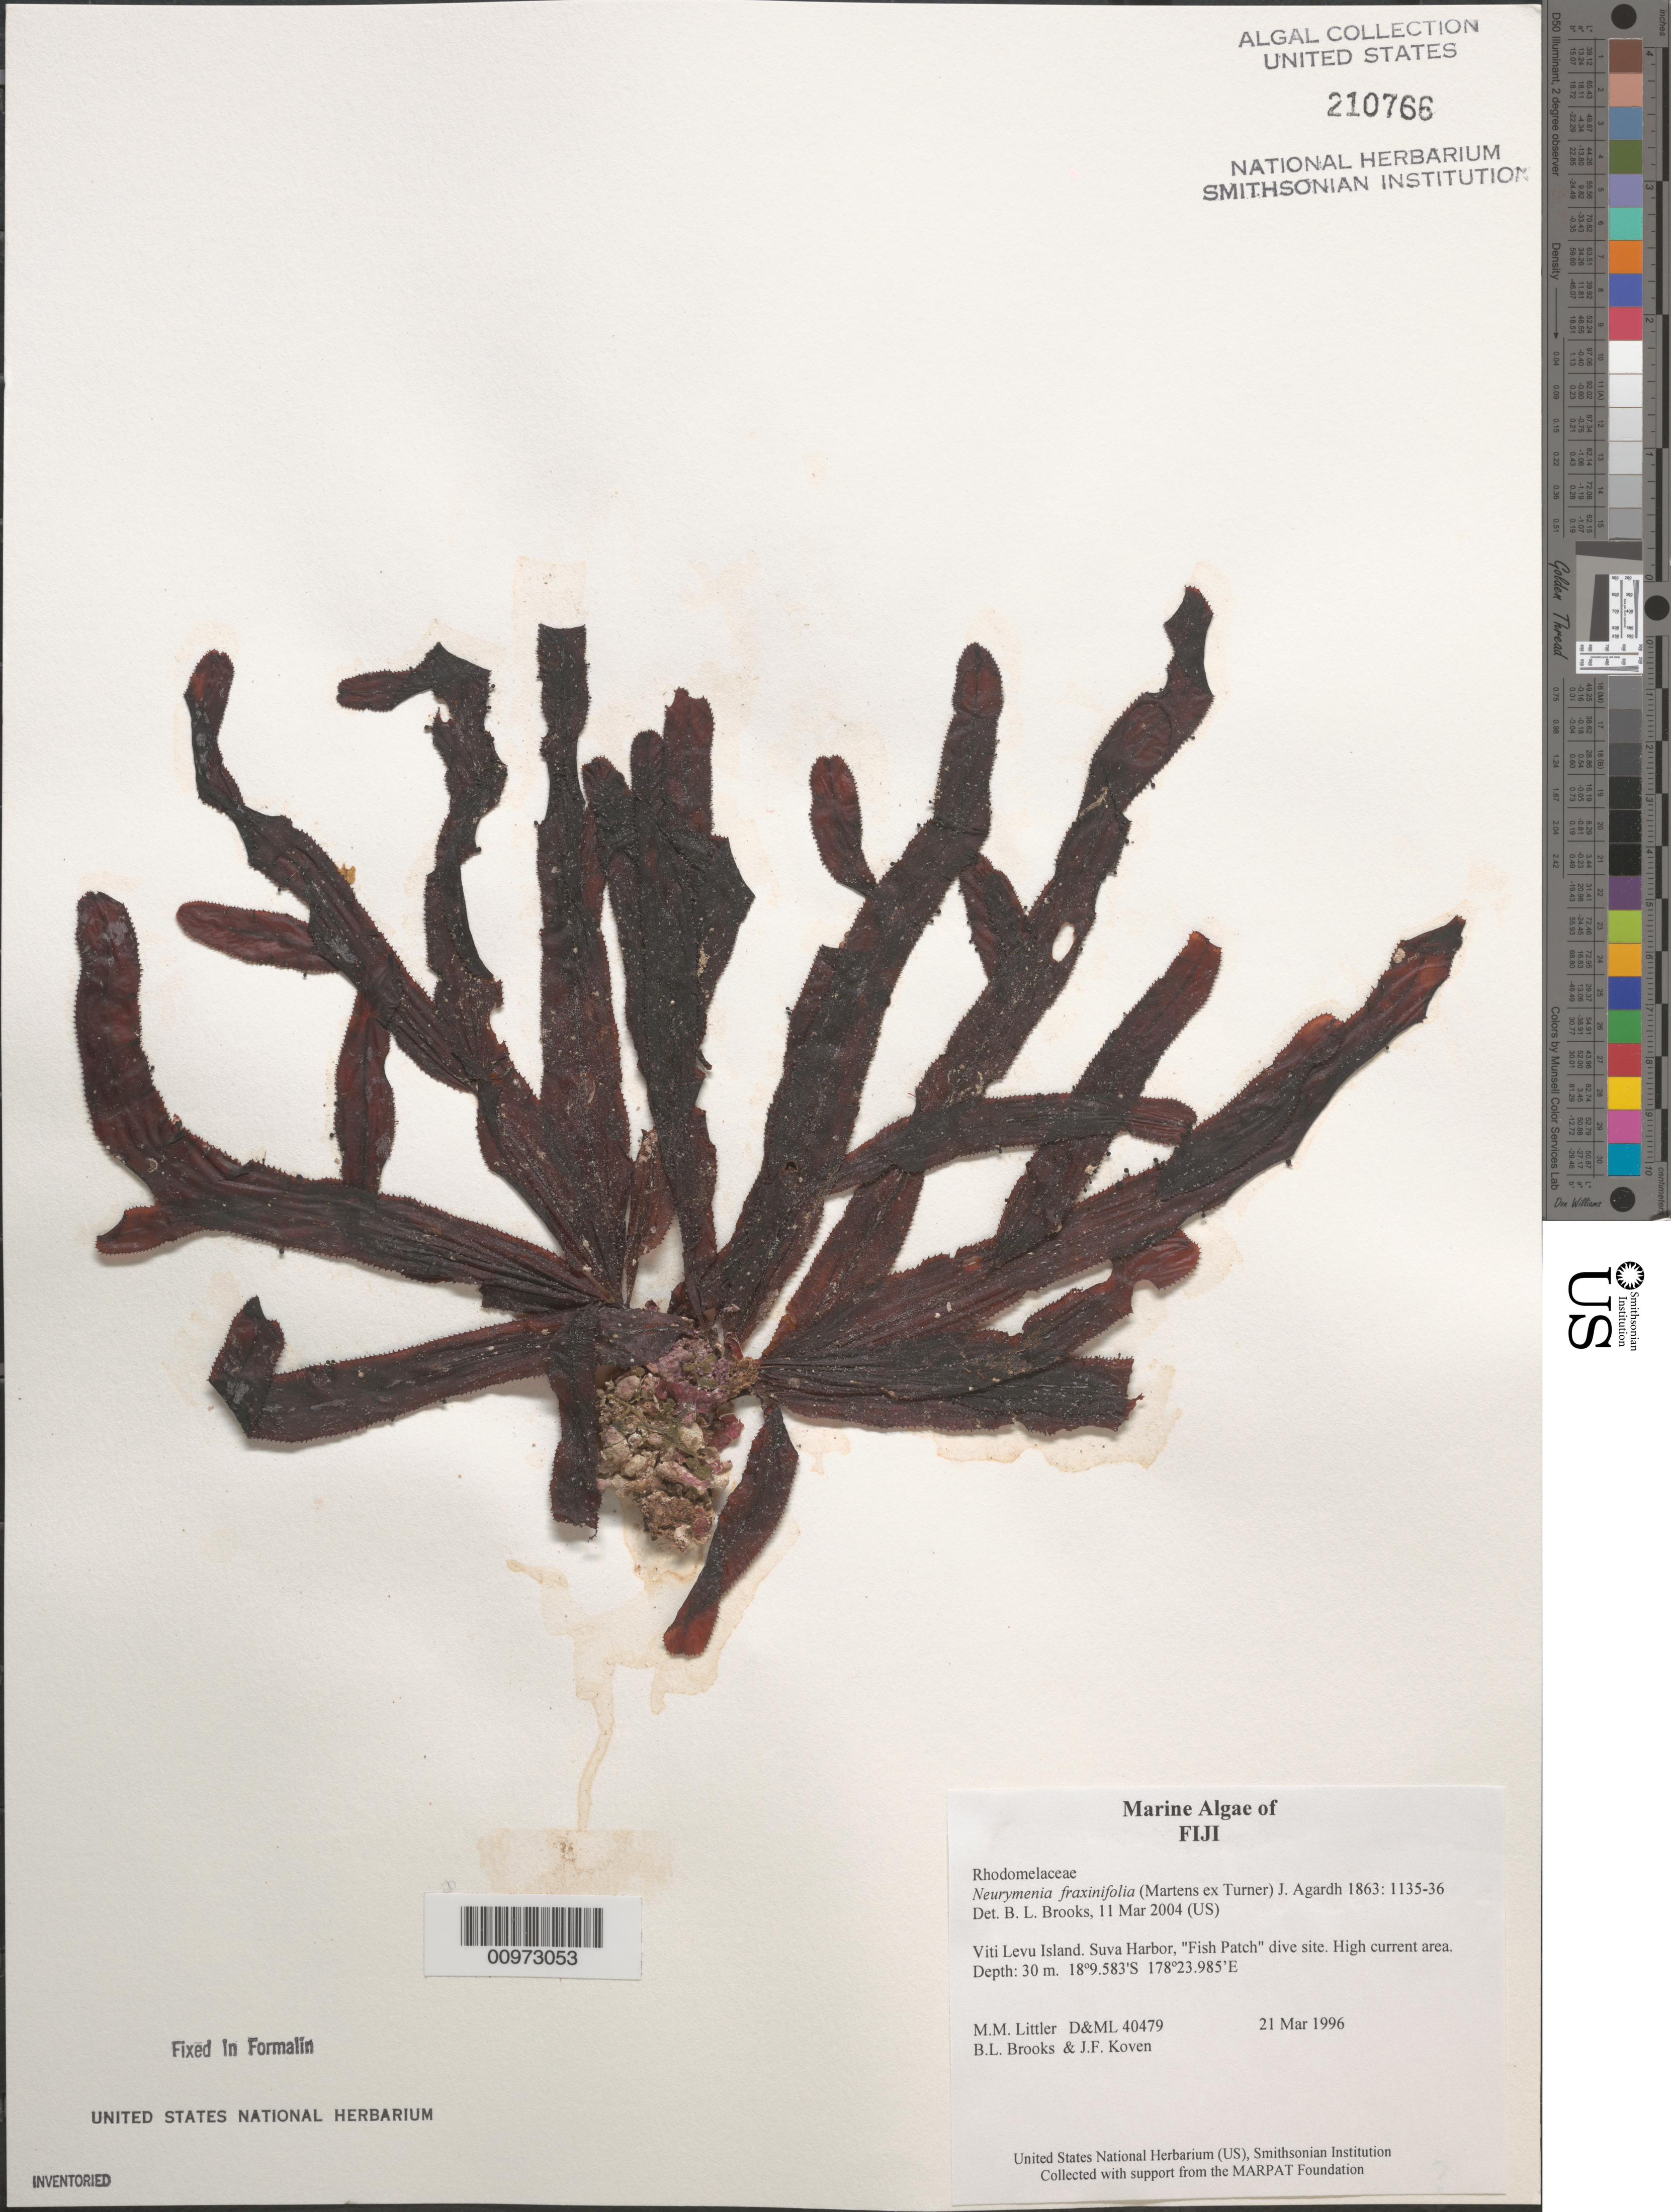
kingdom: Plantae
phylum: Rhodophyta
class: Florideophyceae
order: Ceramiales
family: Rhodomelaceae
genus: Neurymenia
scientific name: Neurymenia fraxinifolia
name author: (Mert. ex Turner) J. Agardh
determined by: Brooks, B. L., (BOT), Smithsonian Institution - National Museum of Natural History (UNITED STATES)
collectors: M. M. Littler, B. Brooks & J. Koven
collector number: D&ML 40479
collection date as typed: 21 Mar 1996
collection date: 1996-03-21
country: Fiji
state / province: Central Division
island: Viti Levu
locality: Suva Harbor, "Fish Patch" dive site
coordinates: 18 9.583'S, 178 23.985'E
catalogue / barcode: US 210766